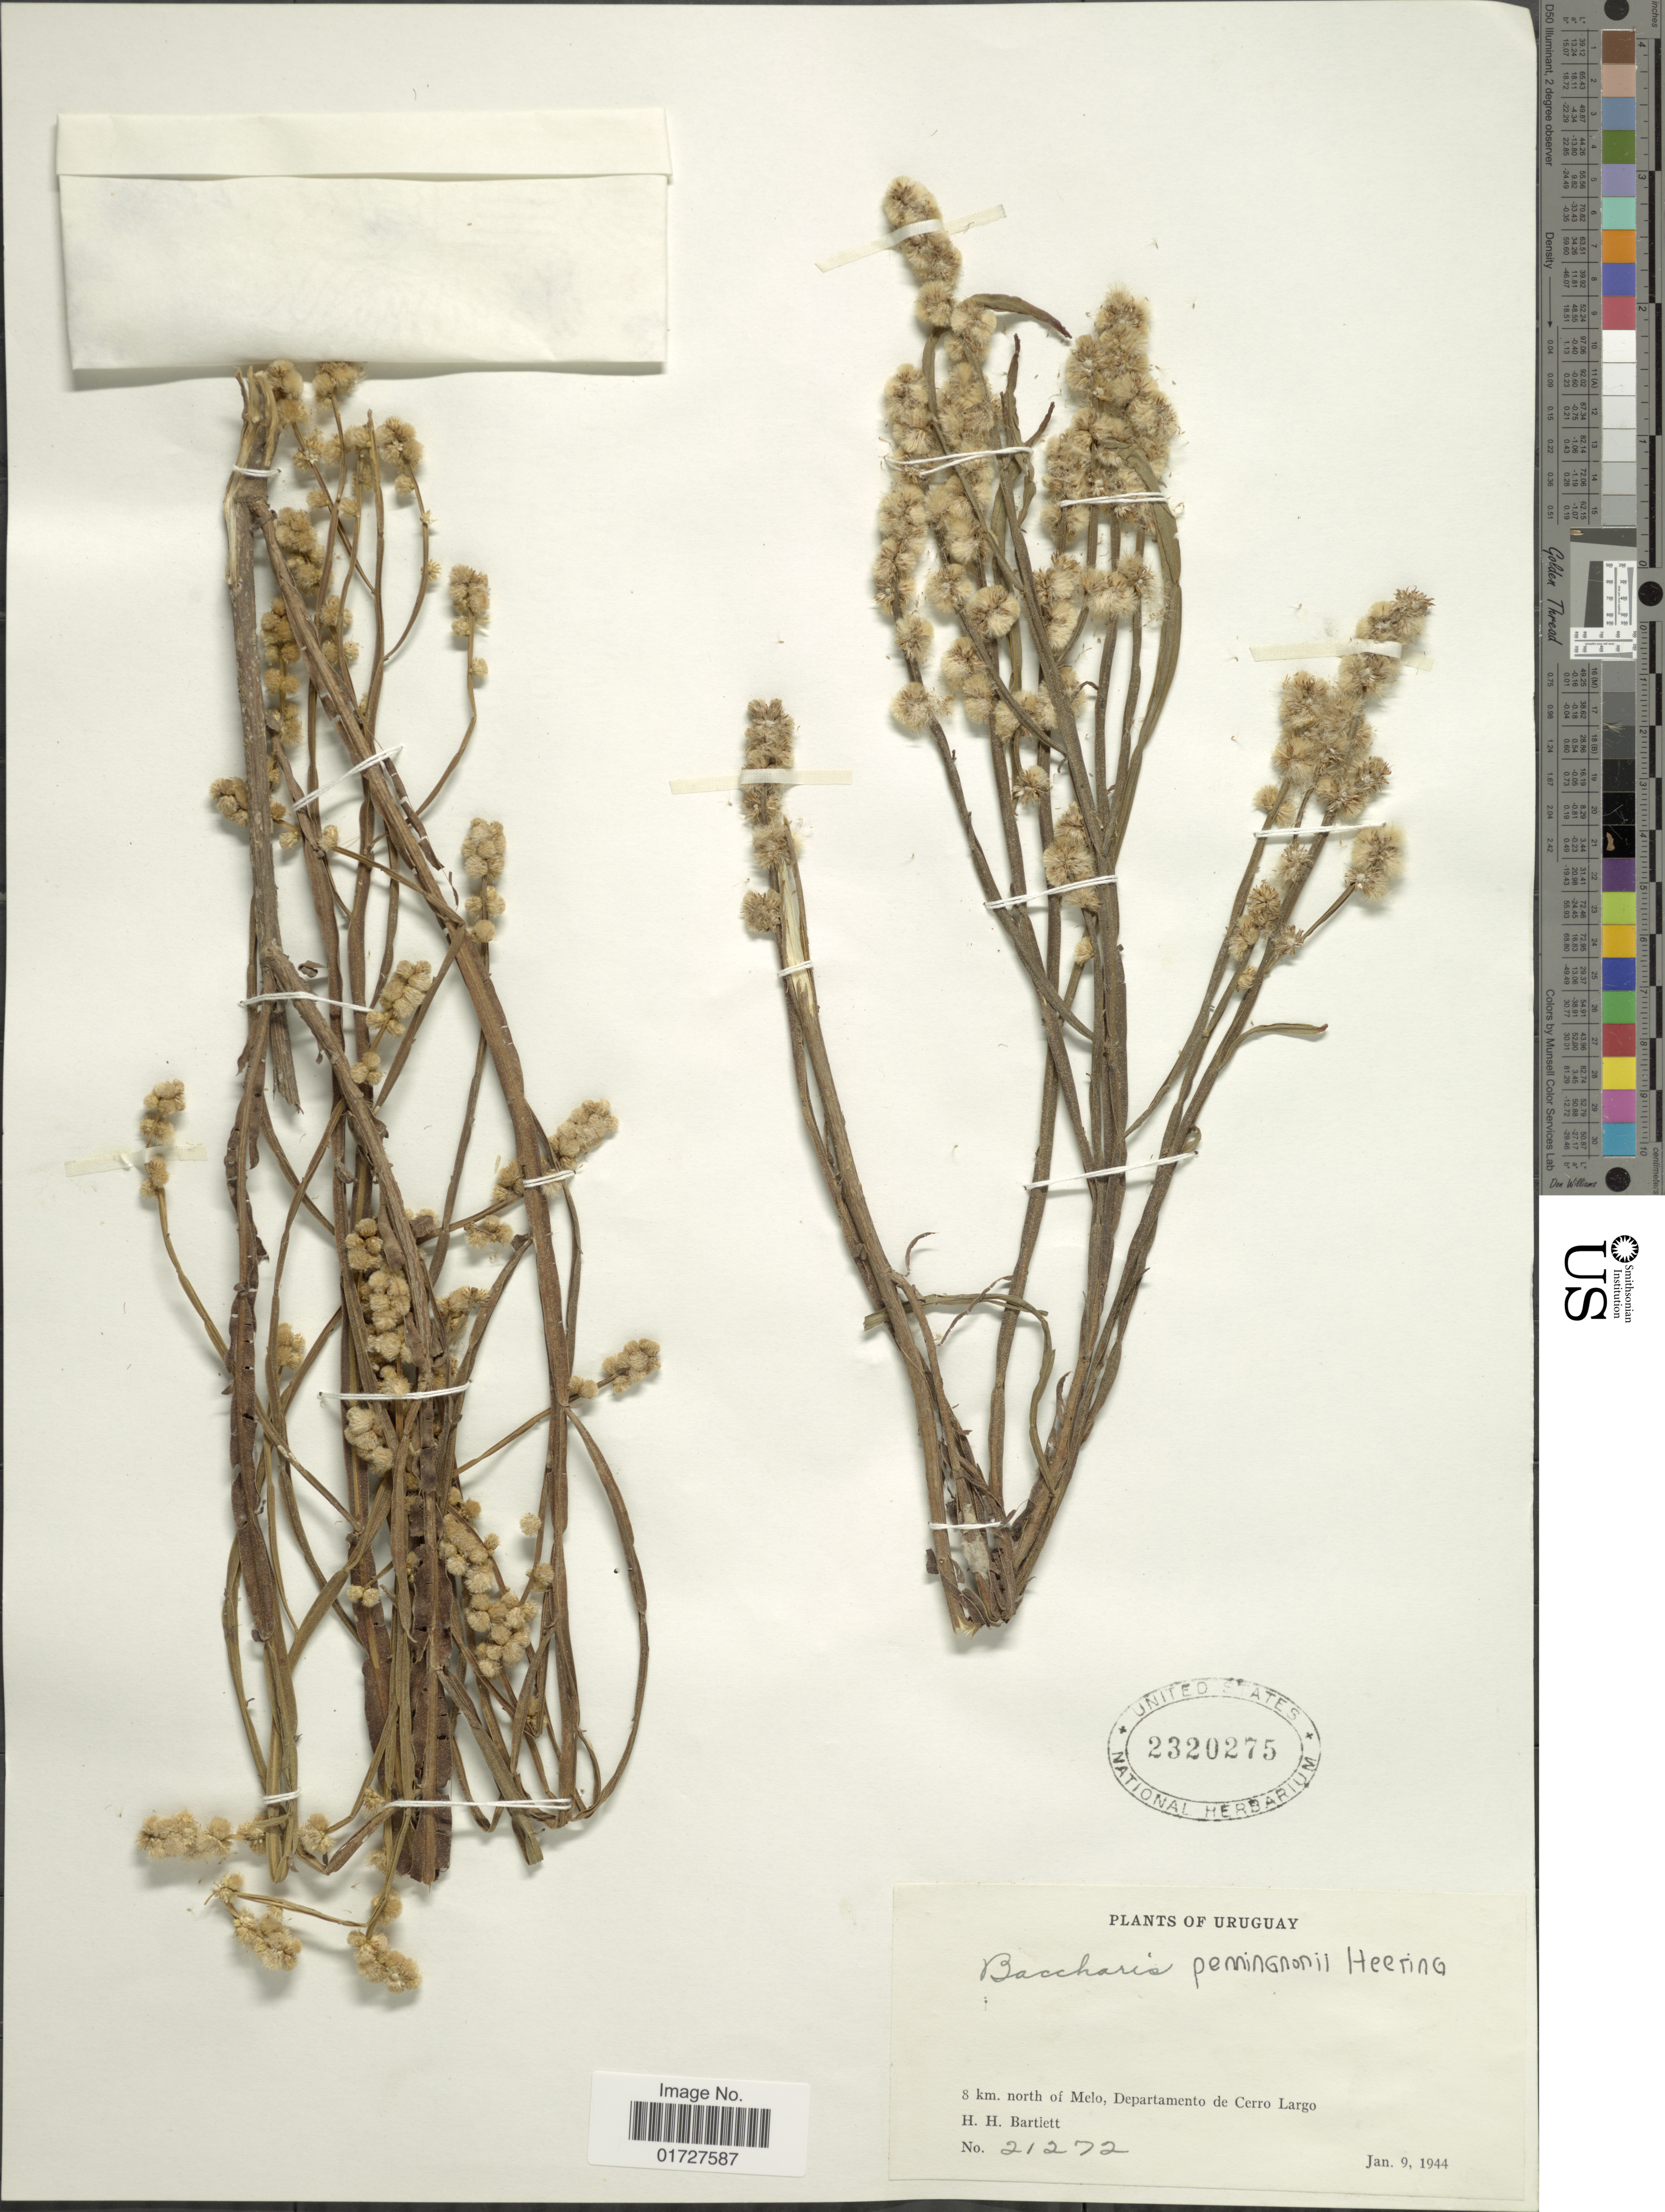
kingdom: Plantae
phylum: Tracheophyta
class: Magnoliopsida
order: Asterales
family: Asteraceae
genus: Baccharis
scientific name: Baccharis penningtonii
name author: Heering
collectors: H. H. Bartlett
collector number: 21272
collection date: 1944-01-09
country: Uruguay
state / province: Cerro Largo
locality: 8 km north of Melo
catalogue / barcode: US 2320275